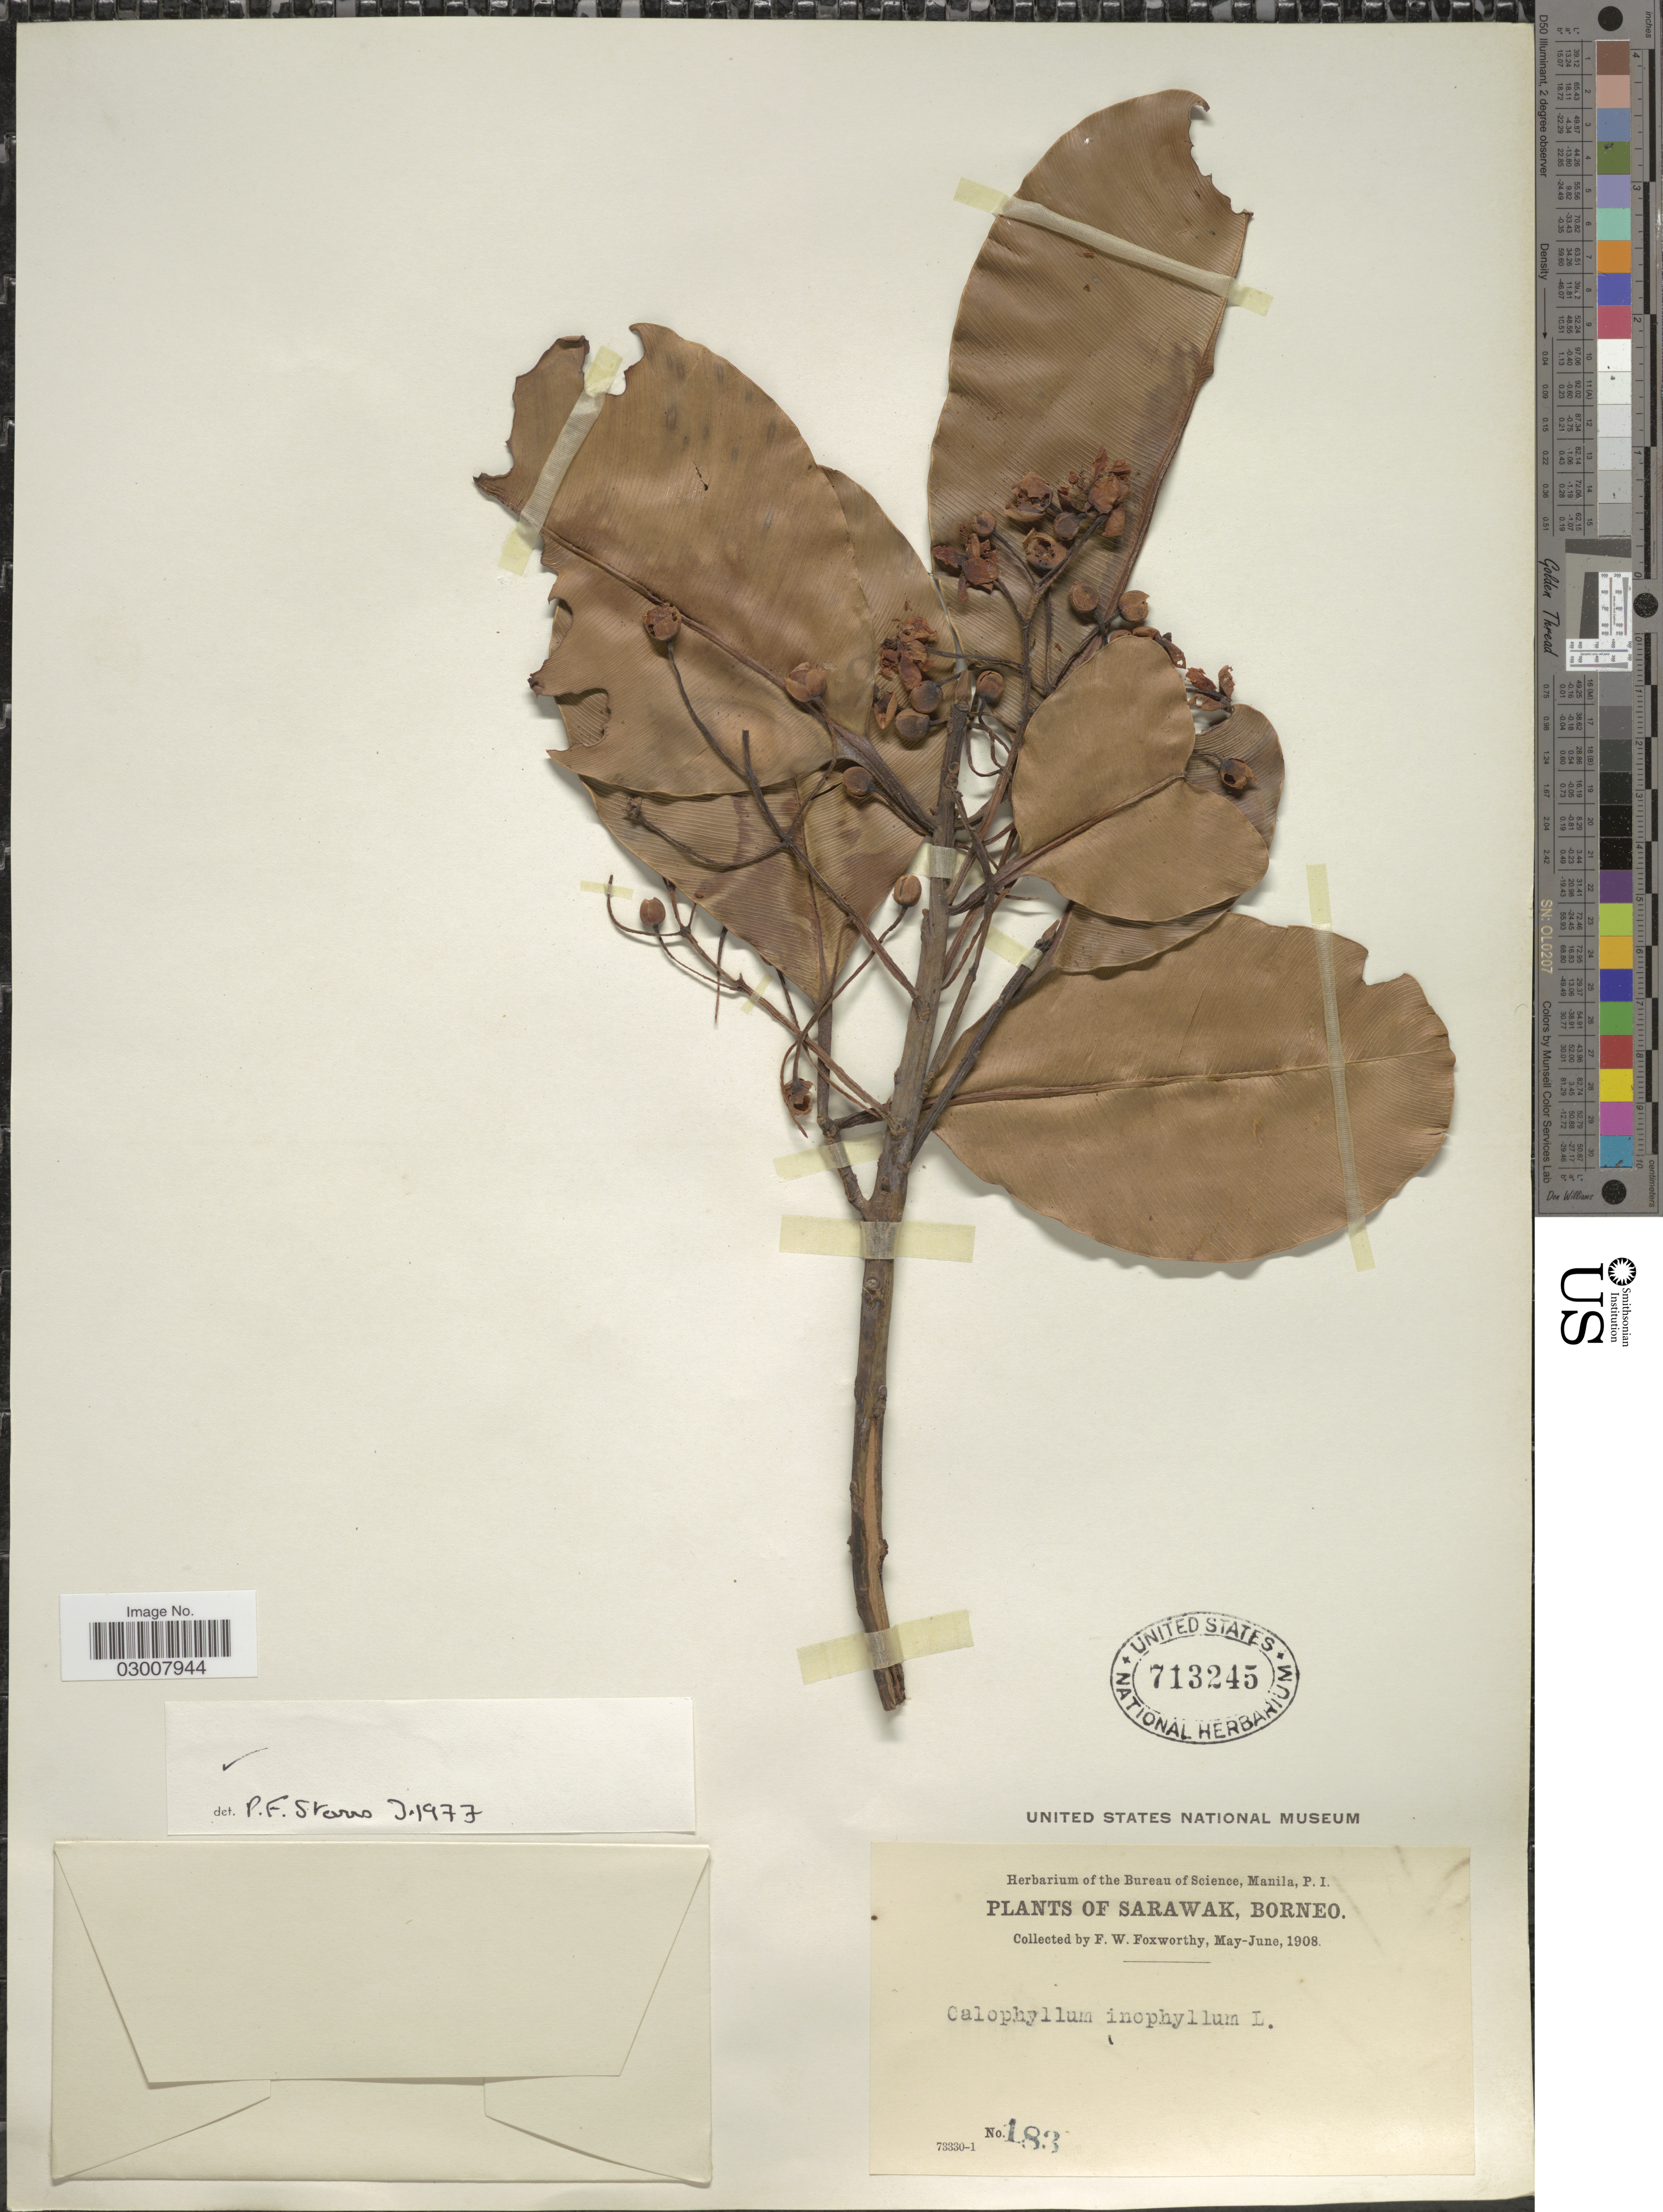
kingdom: Plantae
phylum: Tracheophyta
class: Magnoliopsida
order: Malpighiales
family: Calophyllaceae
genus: Calophyllum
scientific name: Calophyllum inophyllum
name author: L.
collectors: F. W. Foxworthy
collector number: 183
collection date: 1908-05/1908-06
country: Malaysia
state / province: Sarawak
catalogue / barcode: US 713245